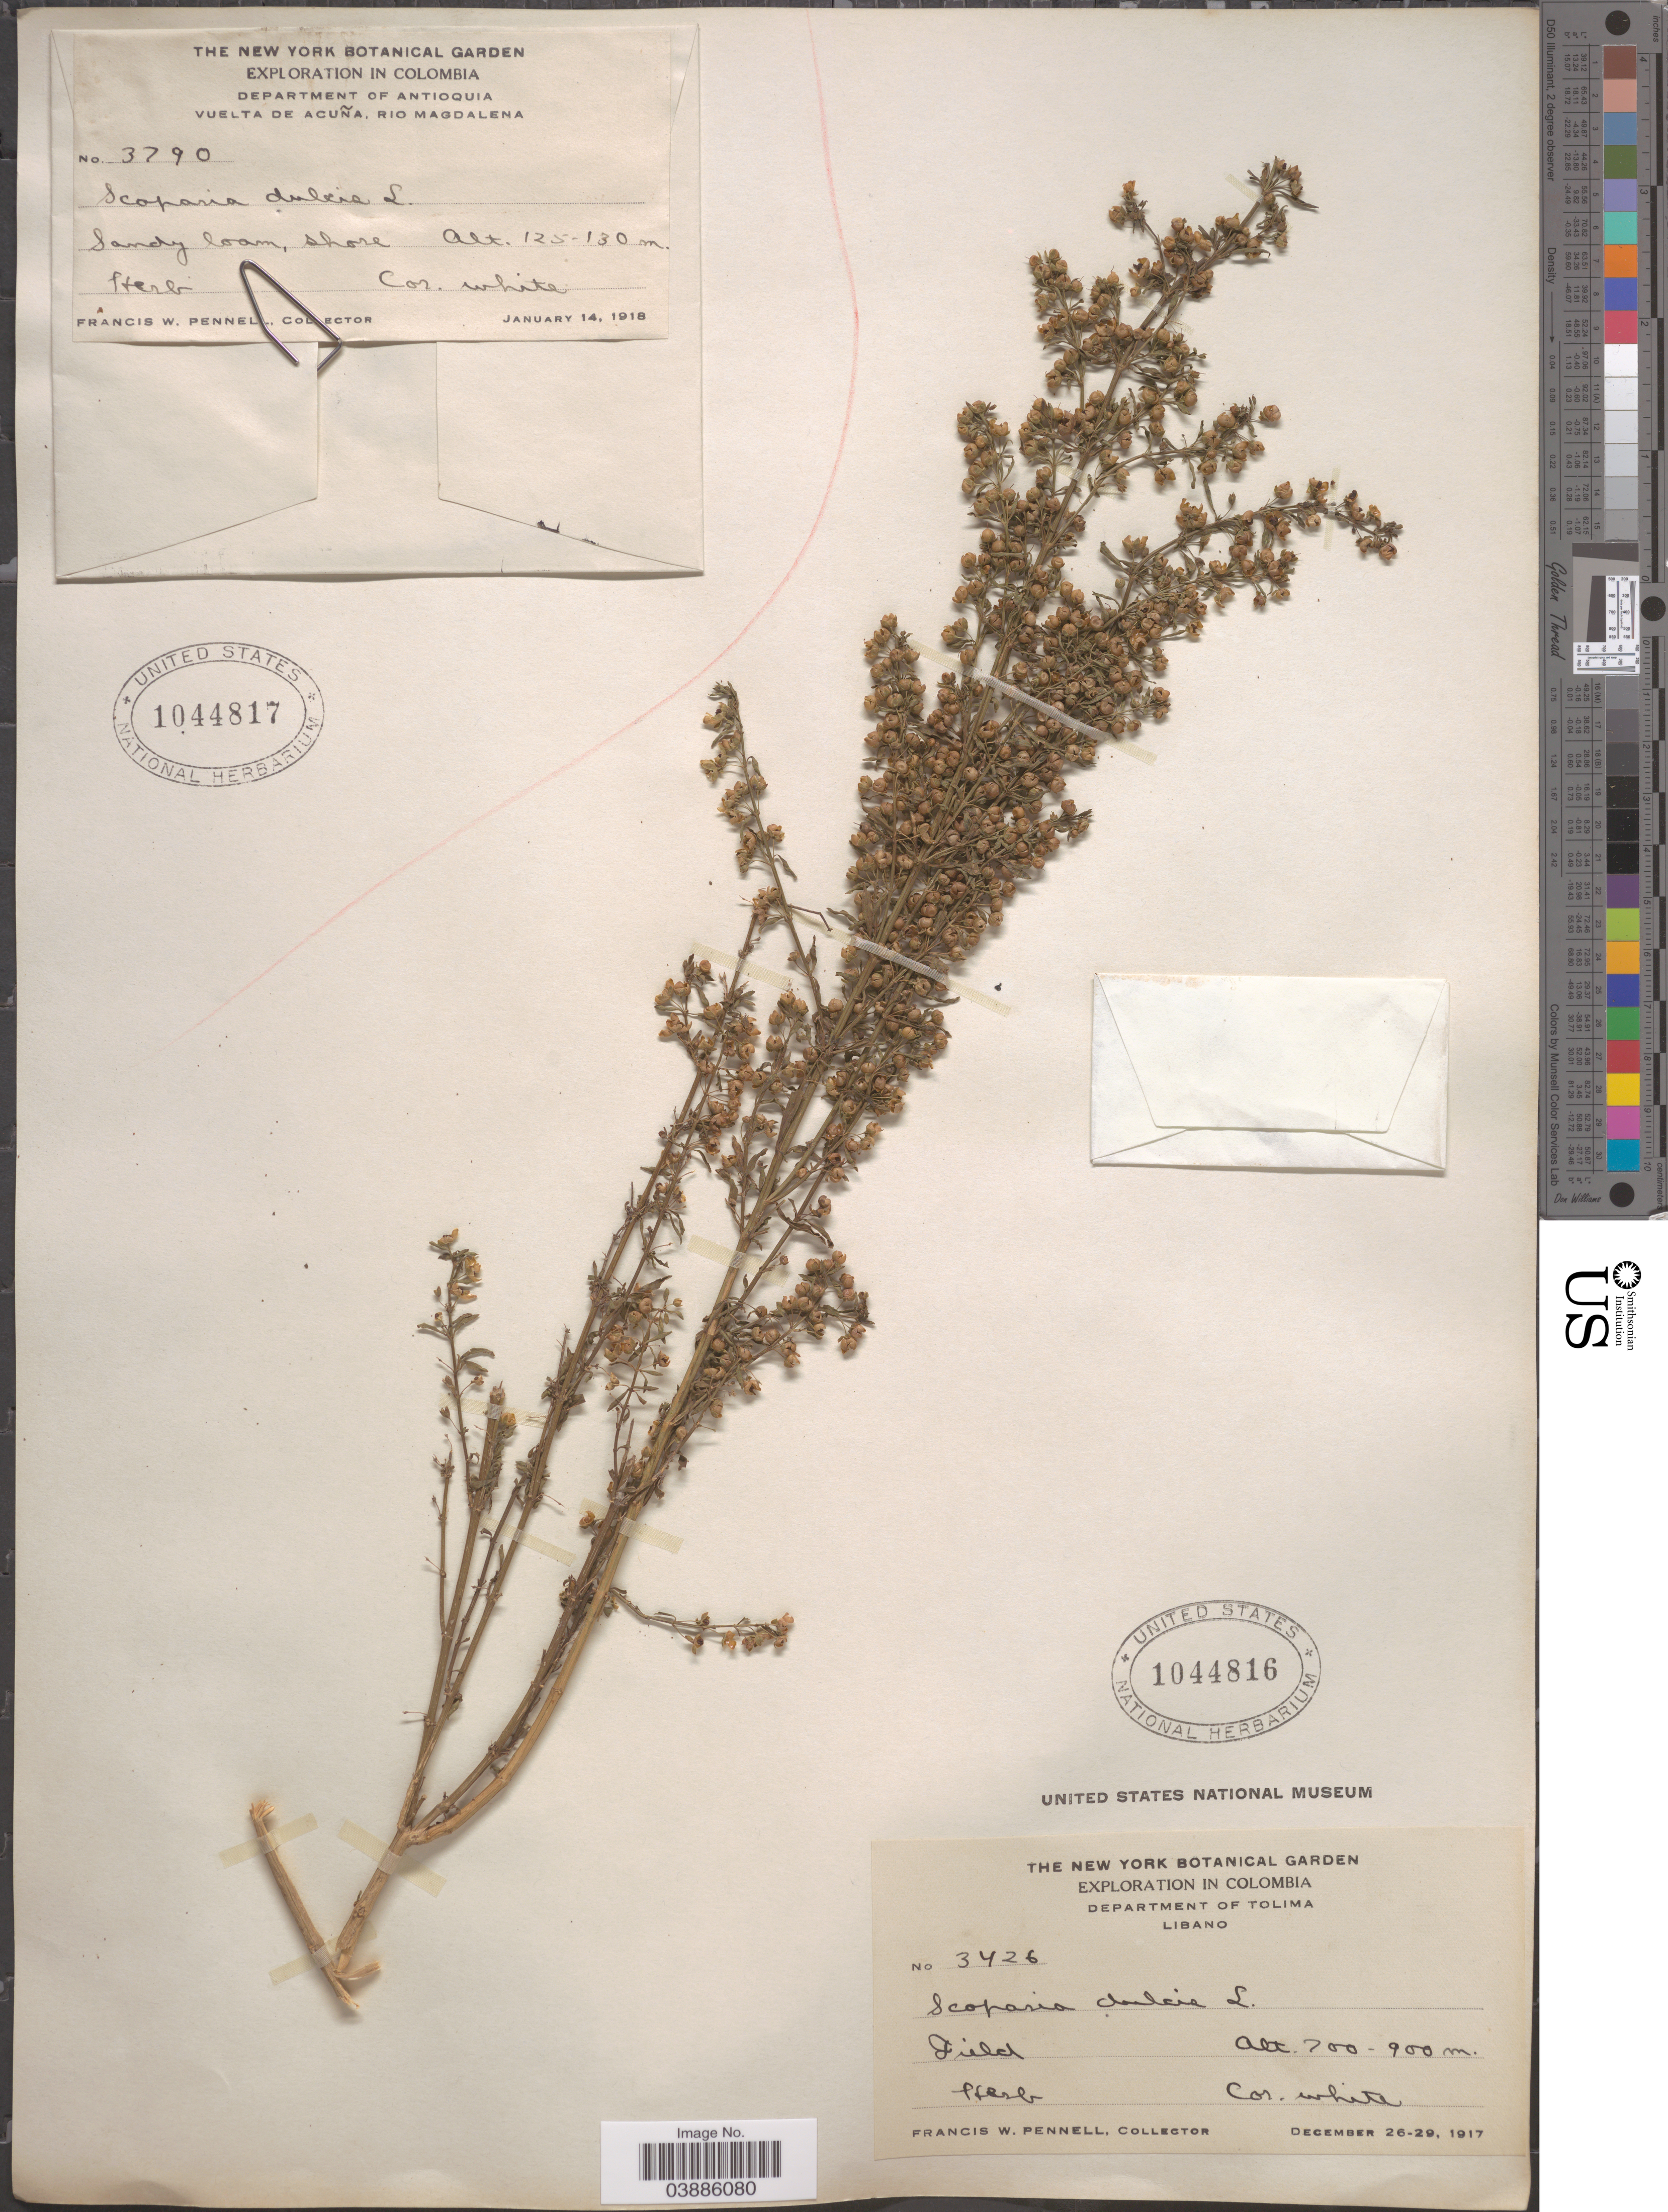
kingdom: Plantae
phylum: Tracheophyta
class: Magnoliopsida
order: Lamiales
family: Plantaginaceae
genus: Scoparia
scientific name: Scoparia dulcis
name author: L.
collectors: F. W. Pennell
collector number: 3426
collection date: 1917-12-26/1917-12-29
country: Colombia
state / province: Tolima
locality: Department of Tolima. Libano.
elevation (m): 700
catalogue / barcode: US 1044816-2